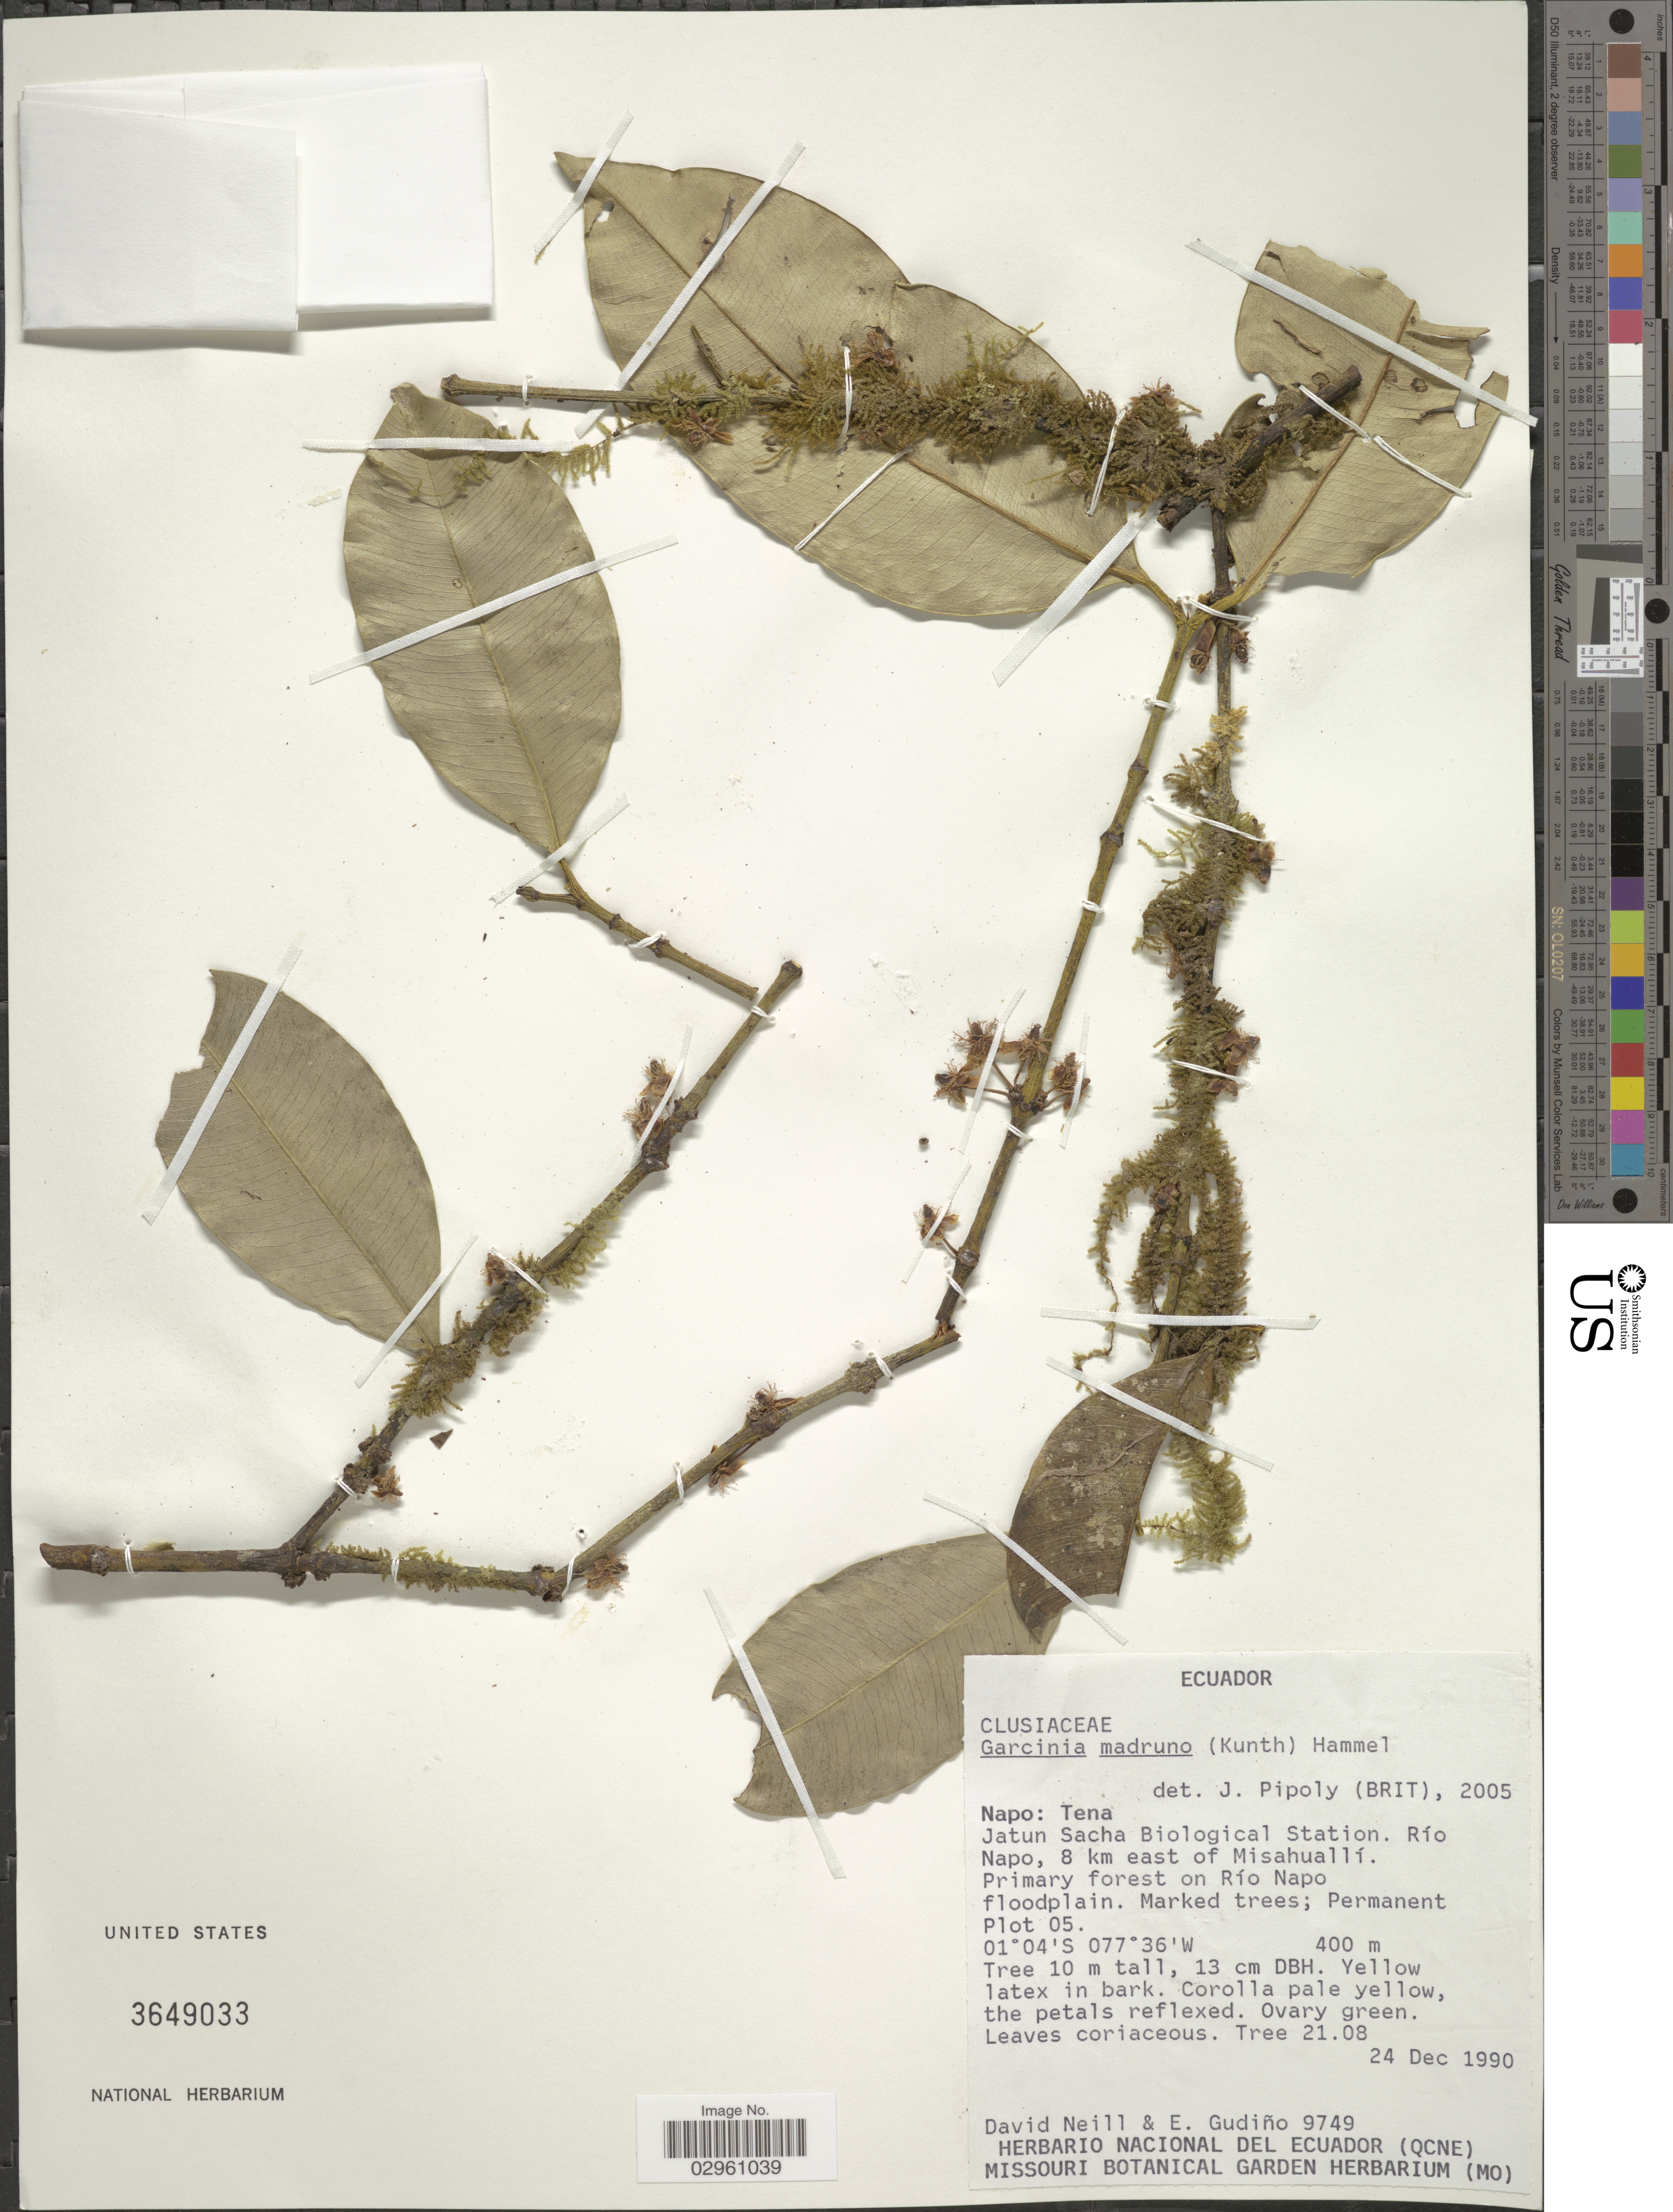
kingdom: Plantae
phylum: Tracheophyta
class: Magnoliopsida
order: Malpighiales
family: Clusiaceae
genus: Garcinia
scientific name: Garcinia madruno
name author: (Kunth) Hammel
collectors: D. Neill & E. Gudiño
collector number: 9749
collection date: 1990-12-24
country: Ecuador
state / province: Napo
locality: Tena. Jatun Sacha Biological Station. Río Napo, 8 km east of Misahuallí. Primary forest on Río Napo floodplain. Plot 05.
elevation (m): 400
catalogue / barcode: US 3649033